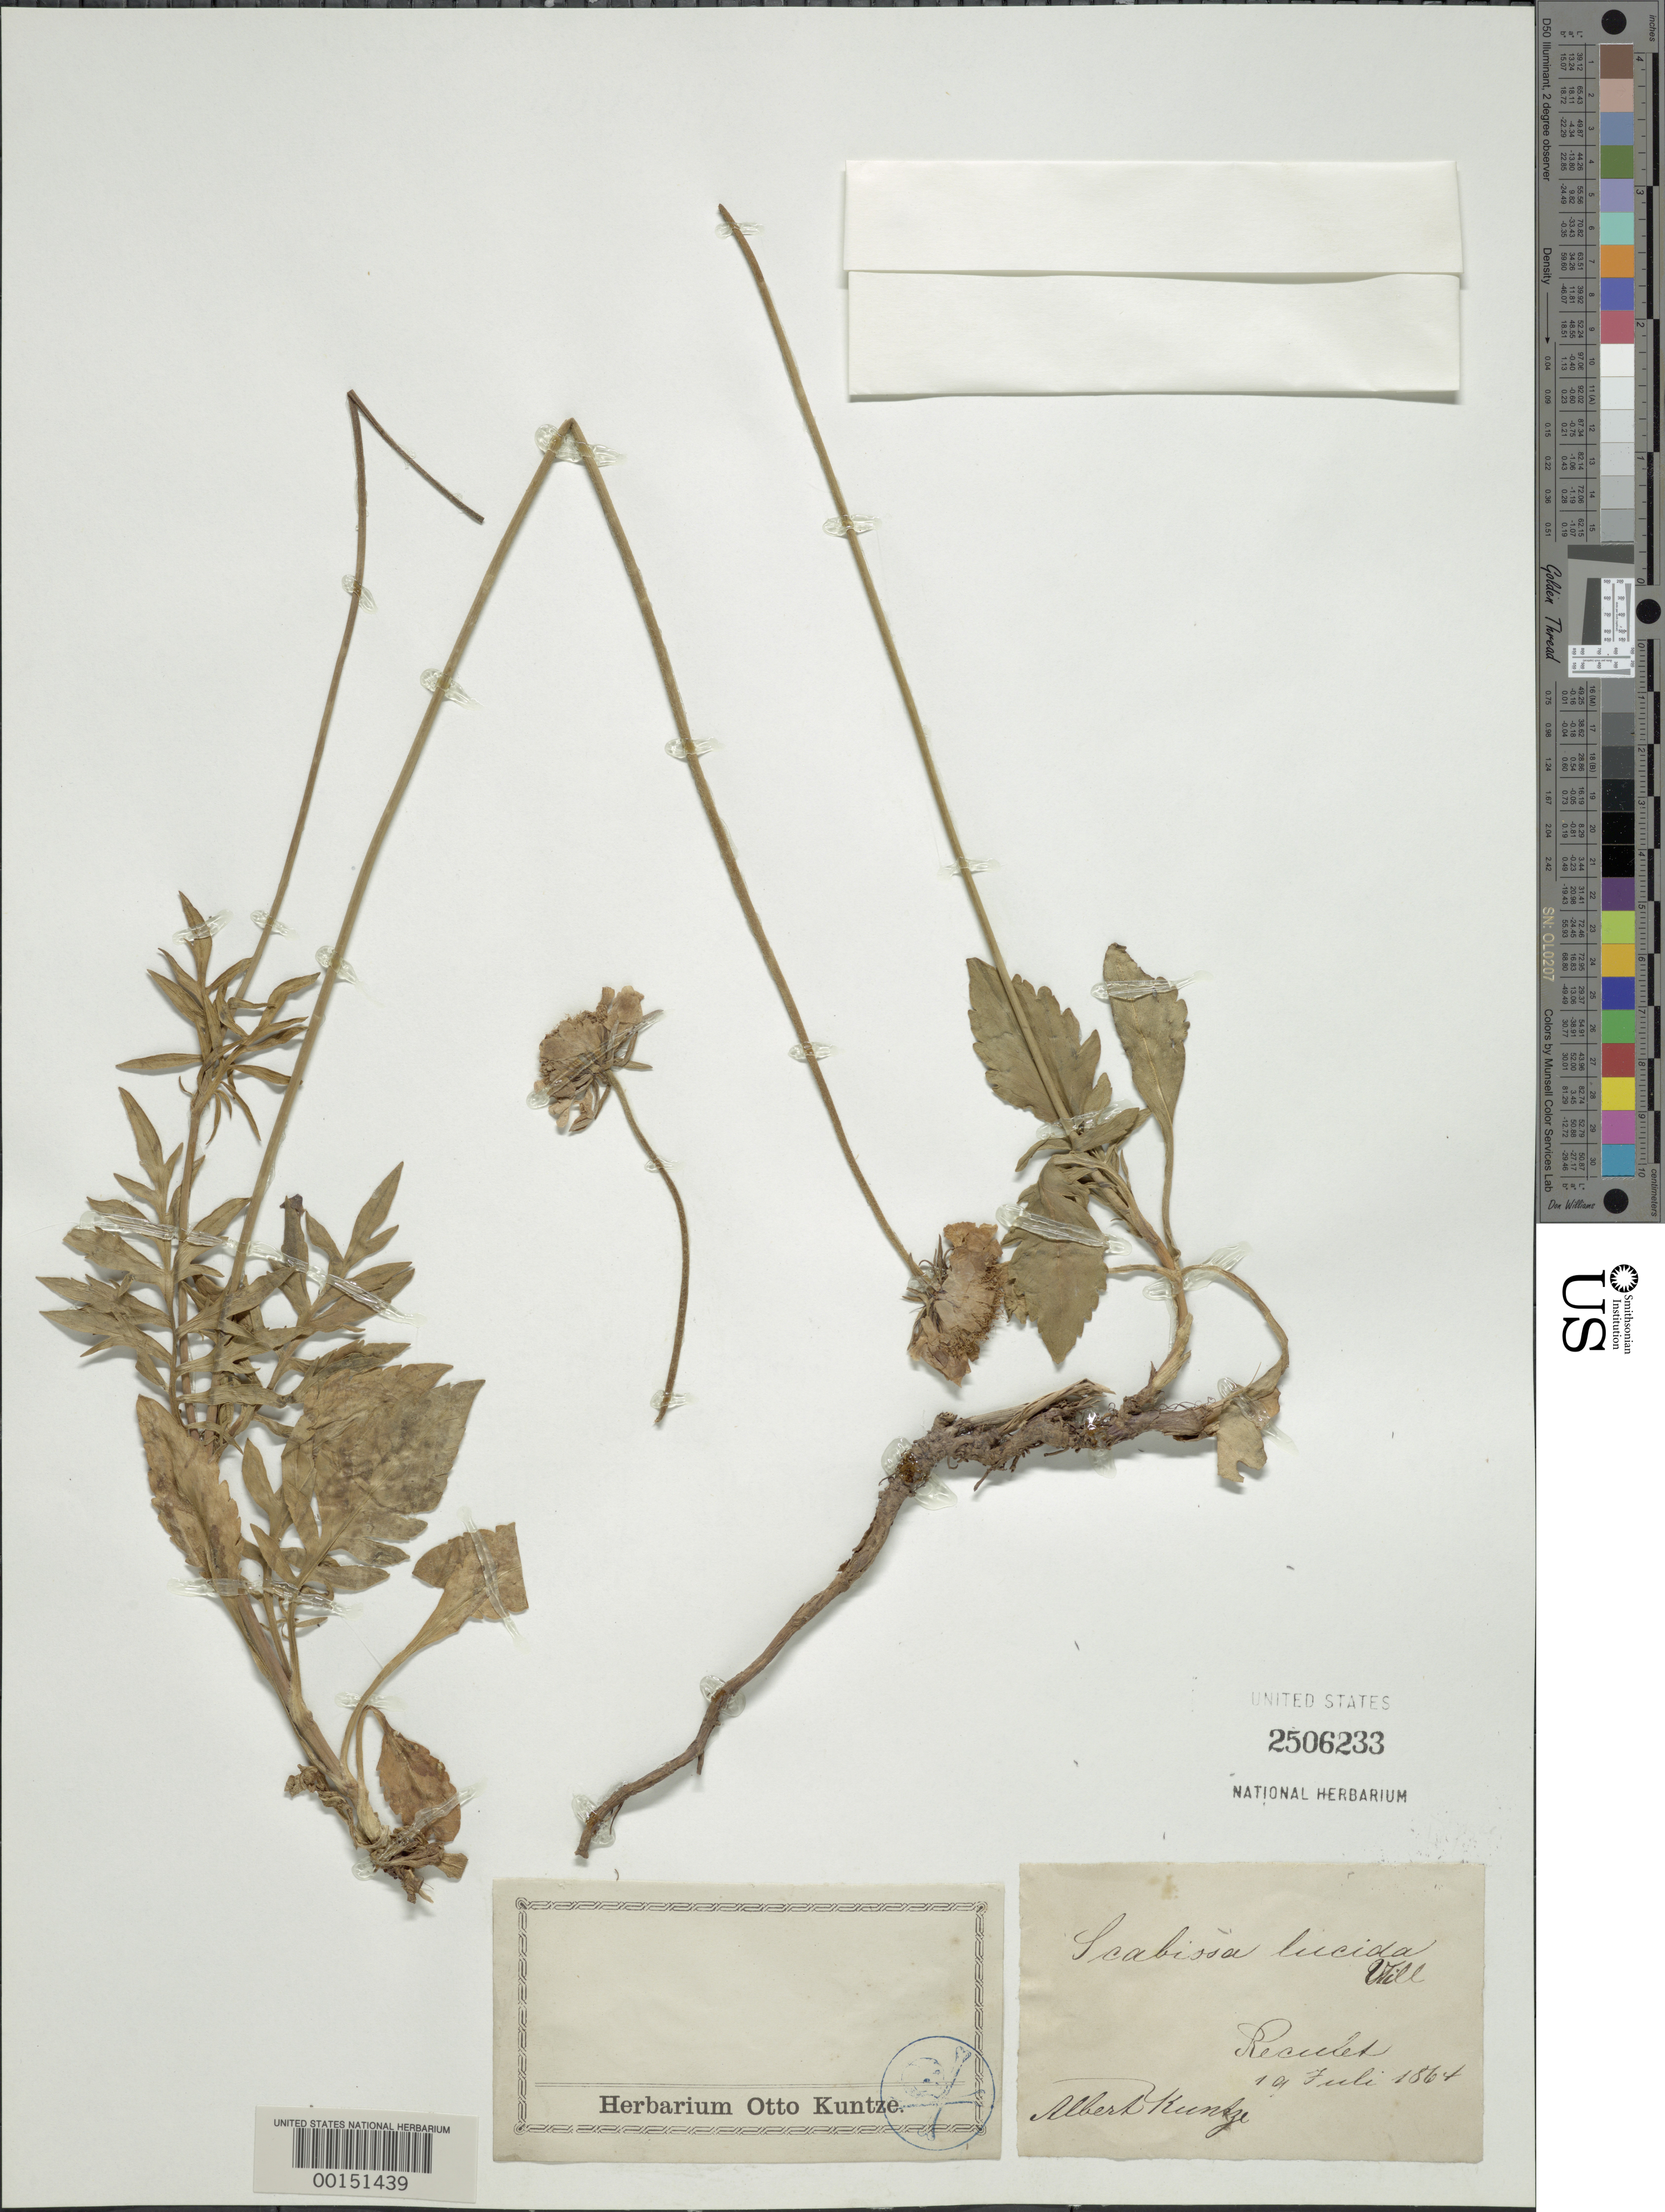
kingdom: Plantae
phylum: Tracheophyta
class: Magnoliopsida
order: Dipsacales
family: Caprifoliaceae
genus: Scabiosa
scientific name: Scabiosa lucida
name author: Vill.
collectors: A. Kuntze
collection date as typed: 19 Jul 1864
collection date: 1864-07-19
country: France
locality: Reculet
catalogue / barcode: US 2506233